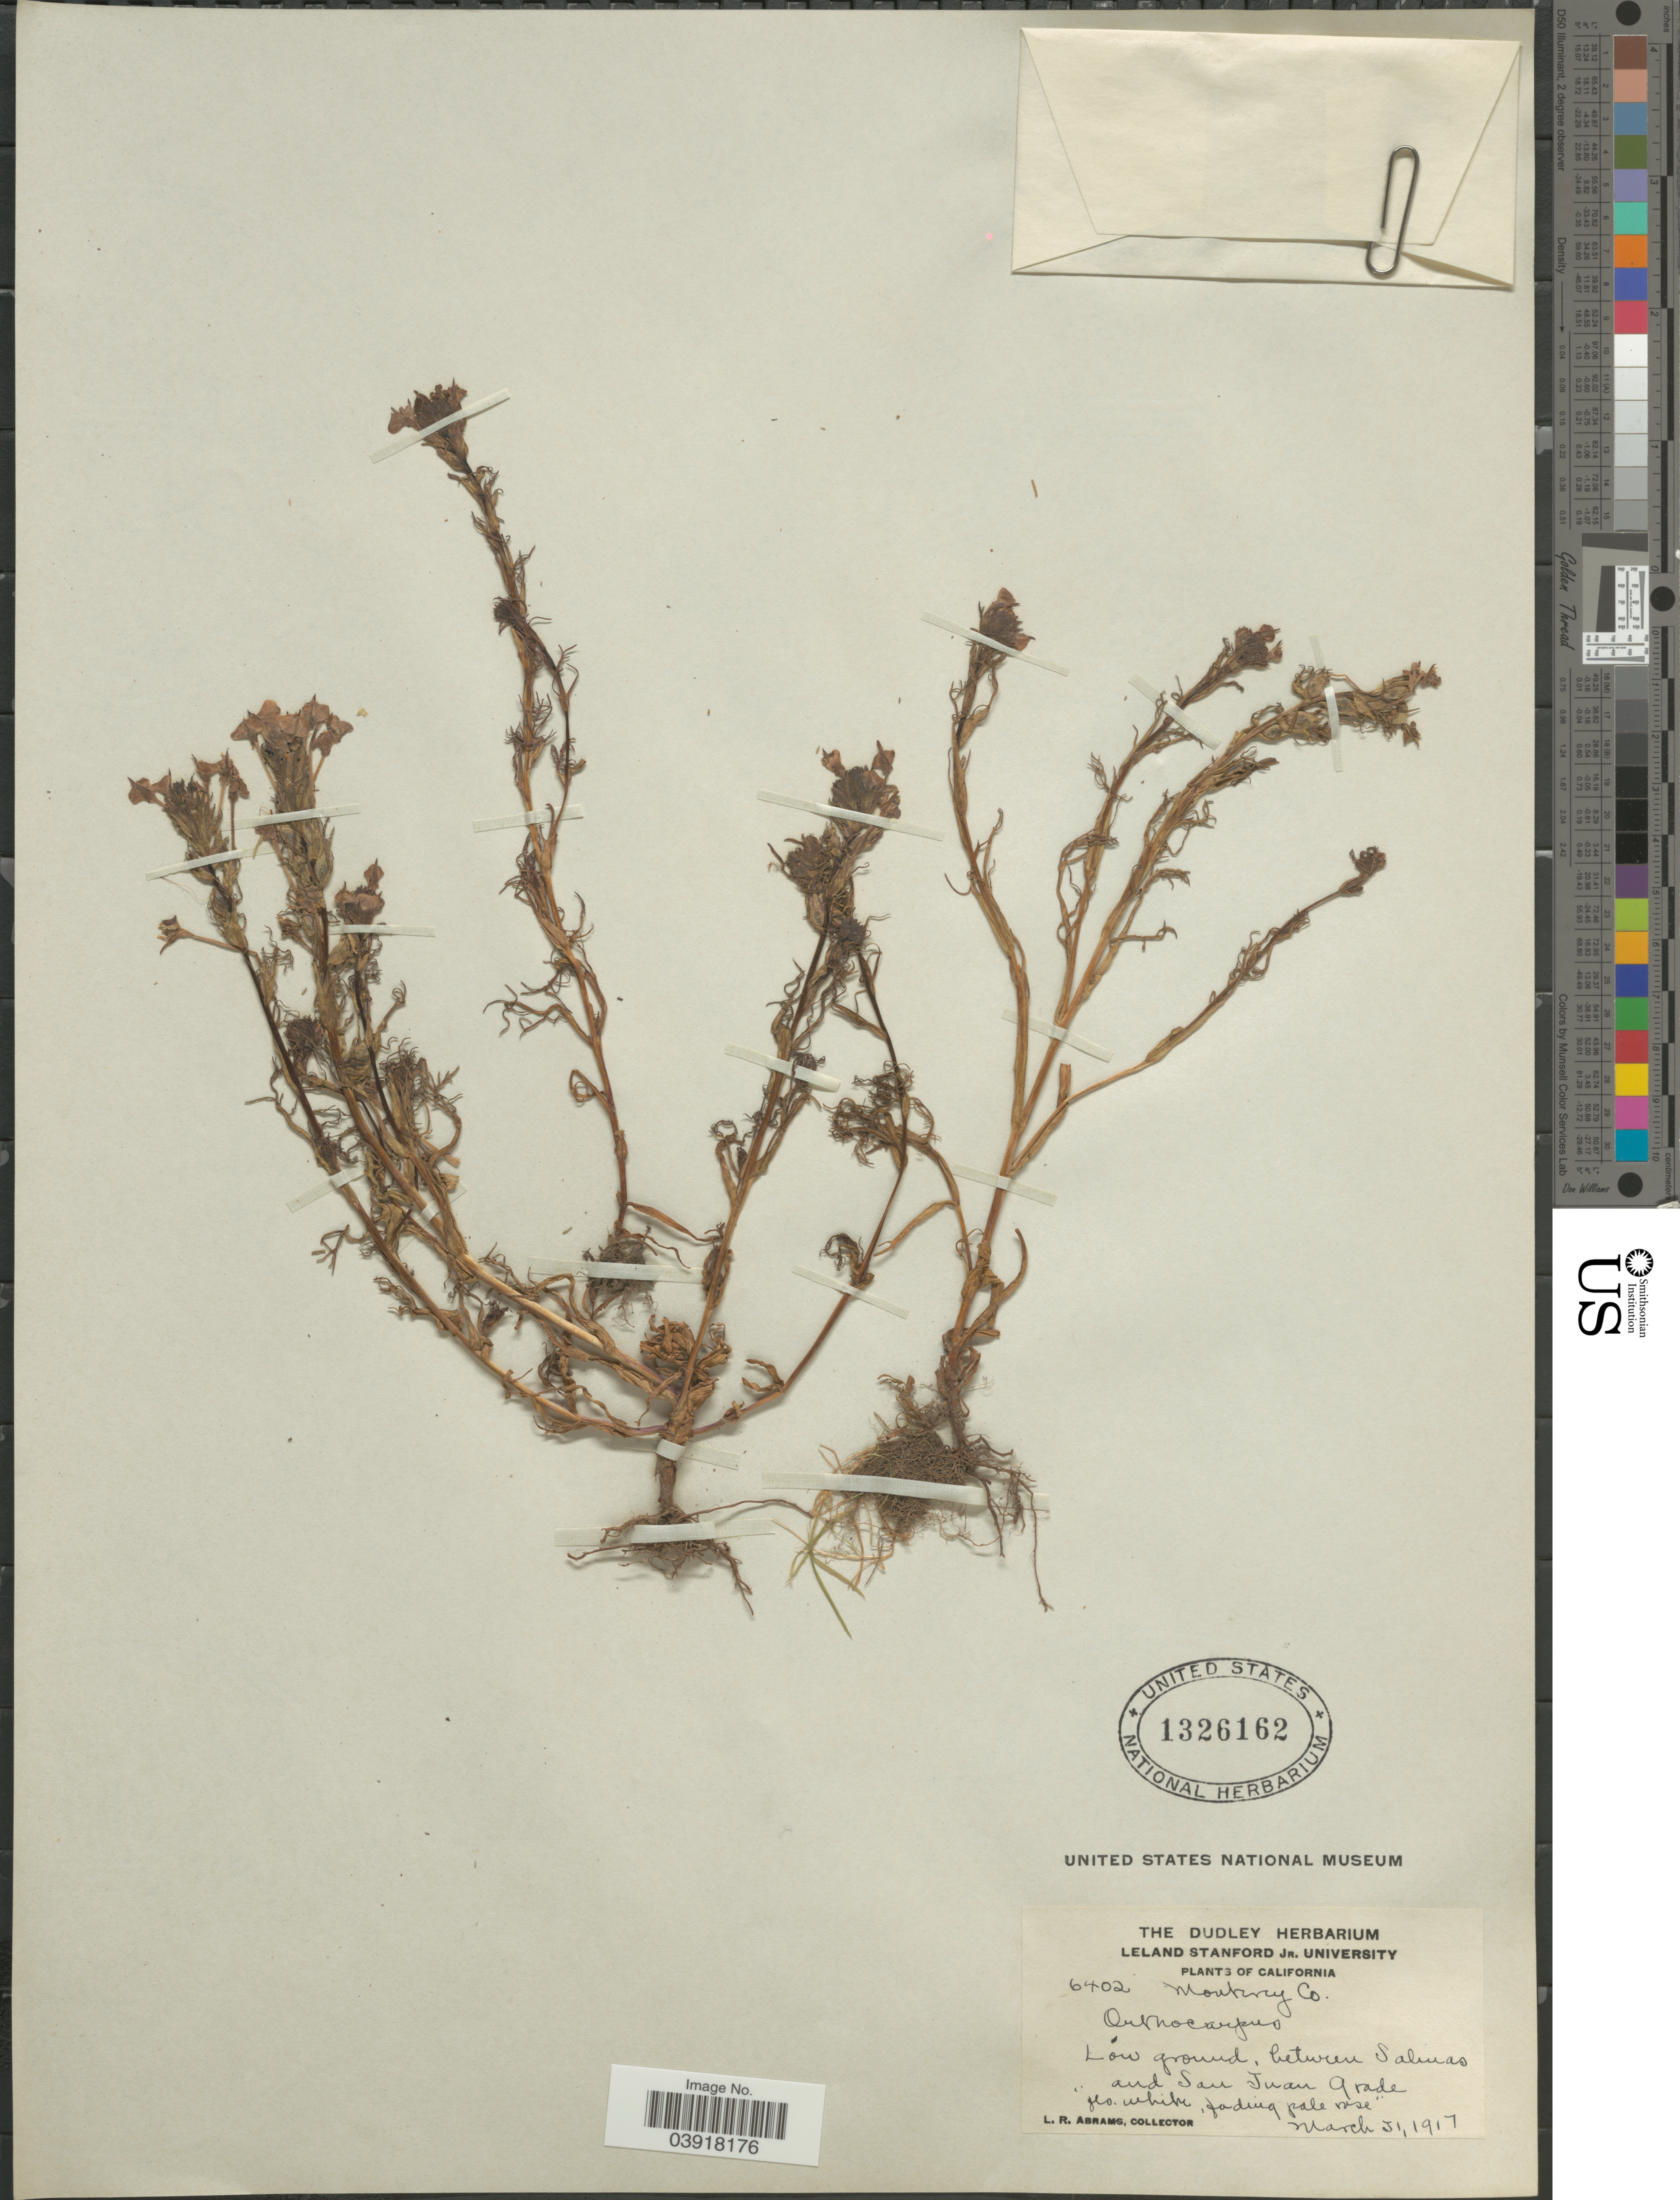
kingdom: Plantae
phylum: Tracheophyta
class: Magnoliopsida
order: Lamiales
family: Orobanchaceae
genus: Orthocarpus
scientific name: Orthocarpus sp.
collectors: L. Abrams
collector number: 6402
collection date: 1917-03-31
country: United States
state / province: California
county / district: Monterey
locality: Monterey Co. Low ground, between Salmas and San Juan Grade.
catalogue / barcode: US 1326162